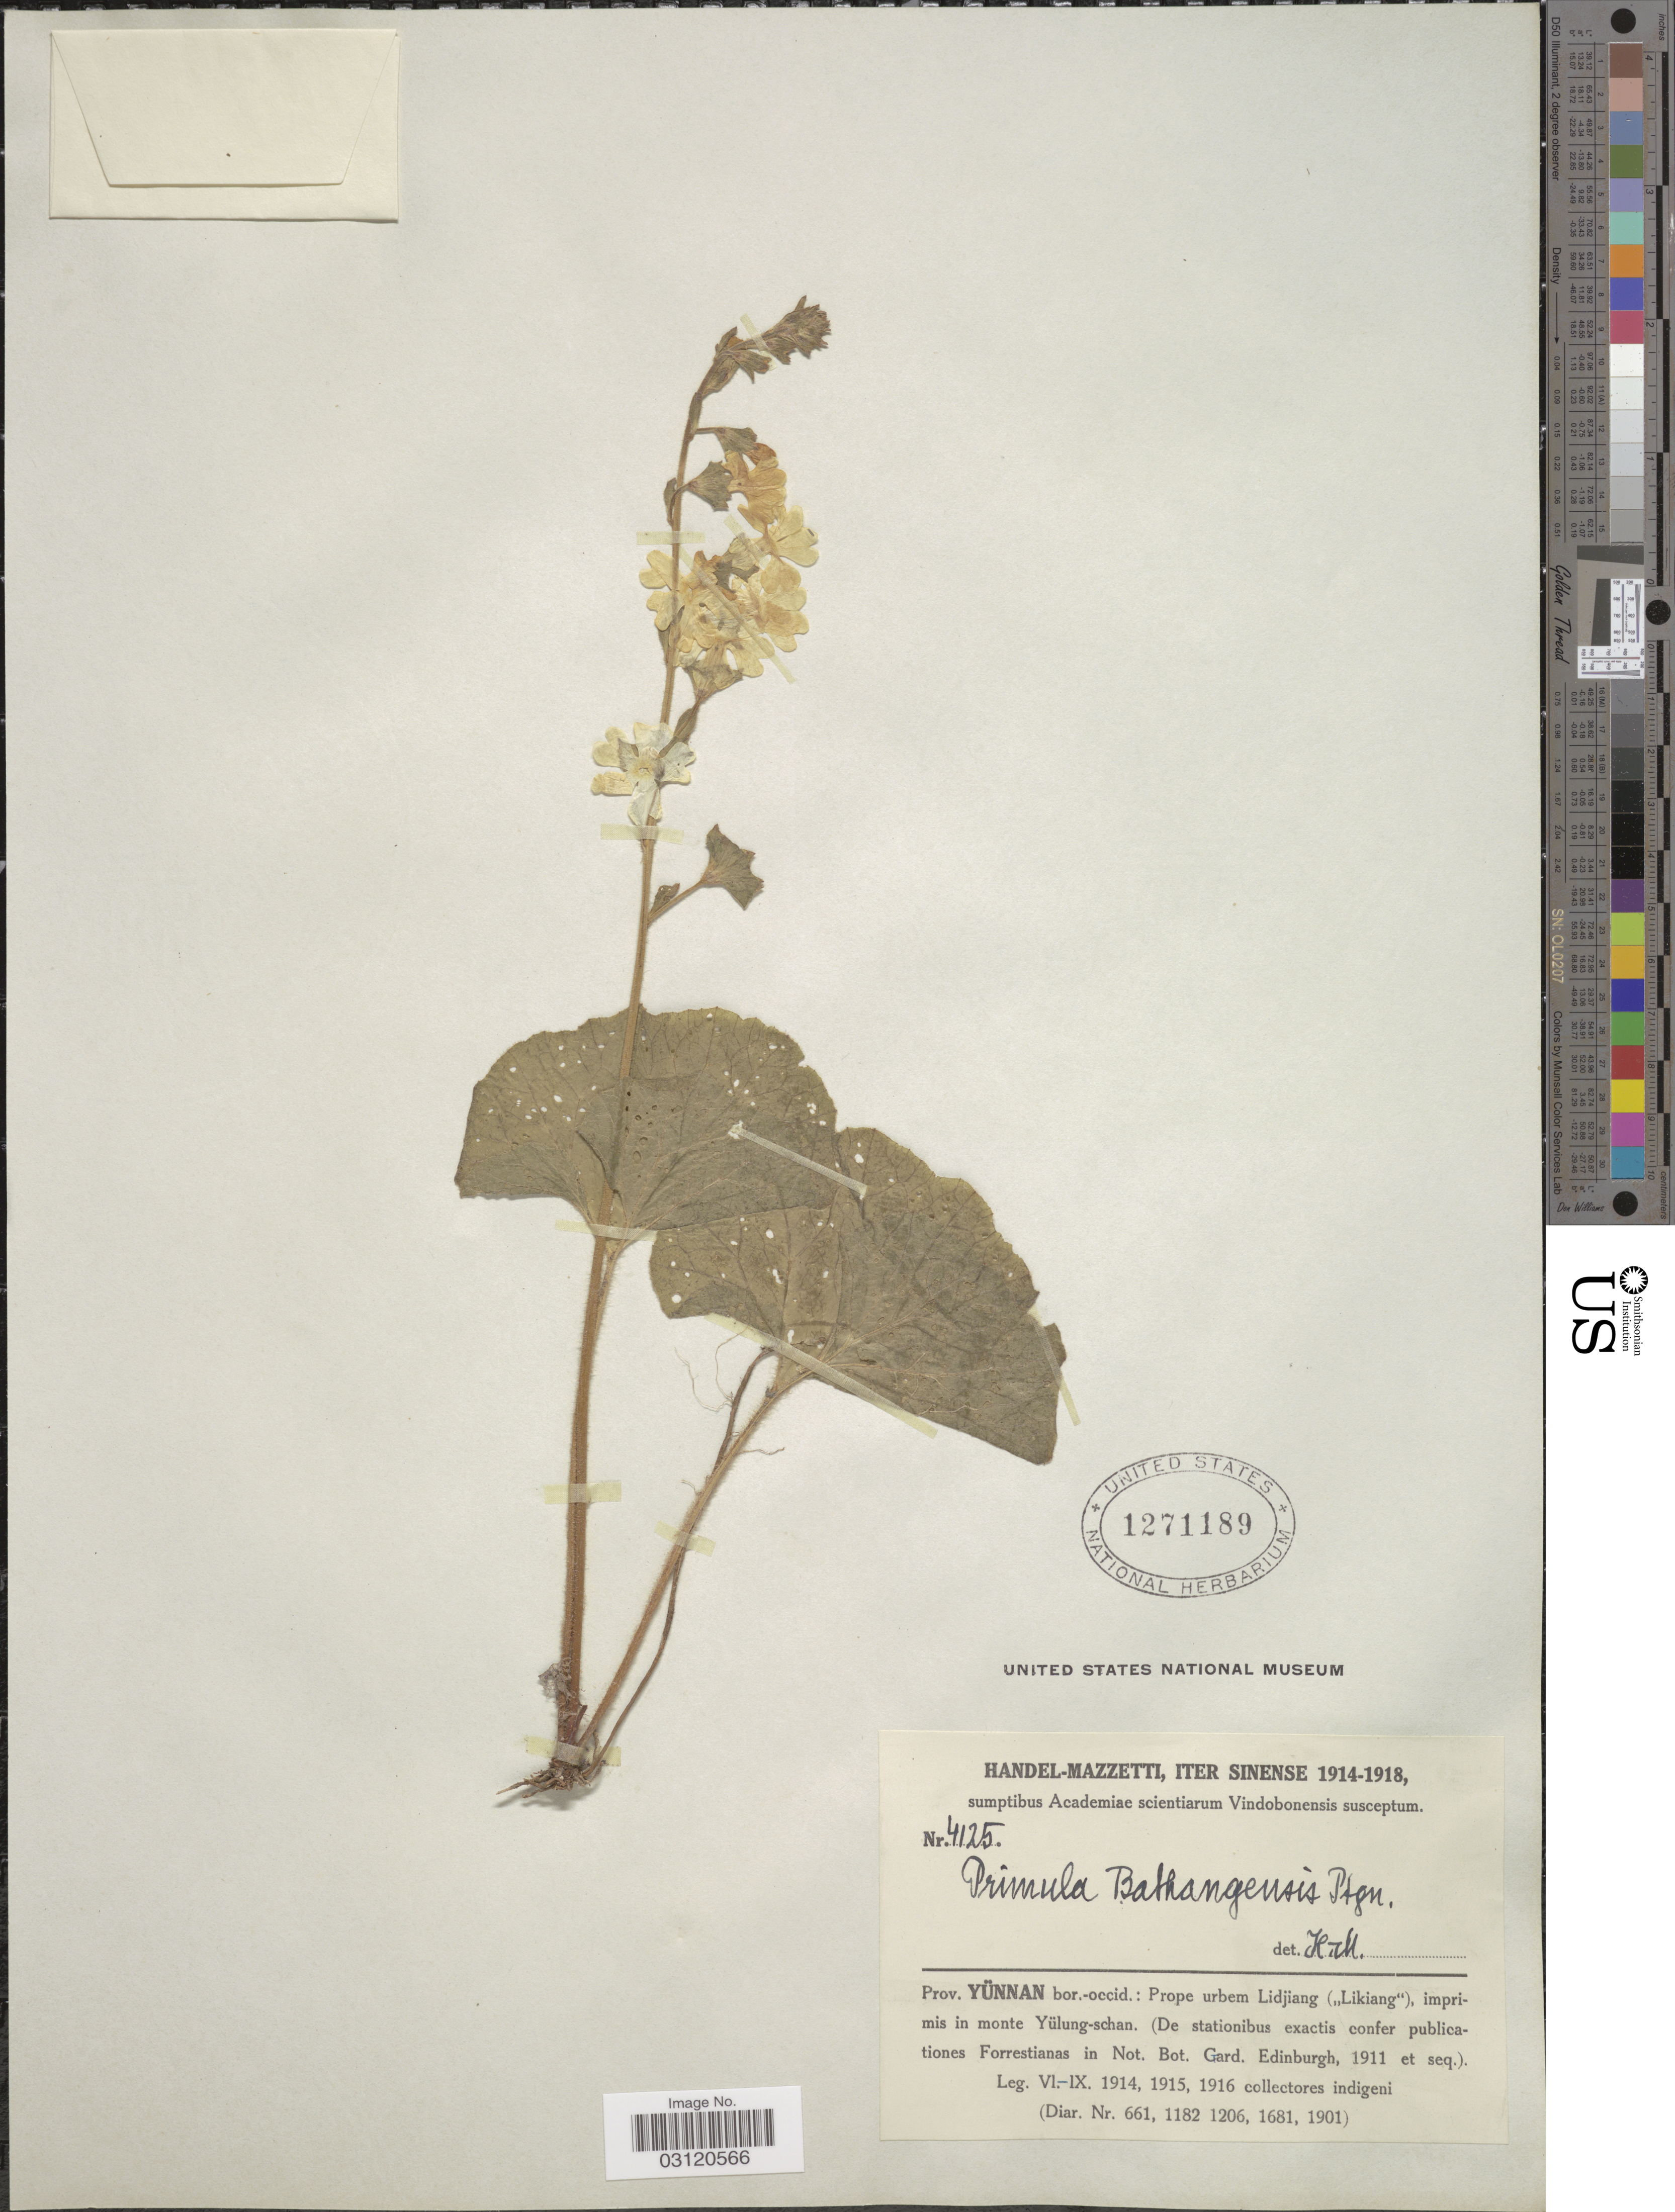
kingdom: Plantae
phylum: Tracheophyta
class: Magnoliopsida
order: Ericales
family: Primulaceae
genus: Primula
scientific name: Primula bathangensis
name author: Petitm.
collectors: H. Handel-Mazzetti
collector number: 4125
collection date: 1914-06/1918-09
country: China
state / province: Yunnan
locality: Prope urbem Lidjiang ("Likiang"), imprimis in monte Yülung-schan.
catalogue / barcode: US 1271189